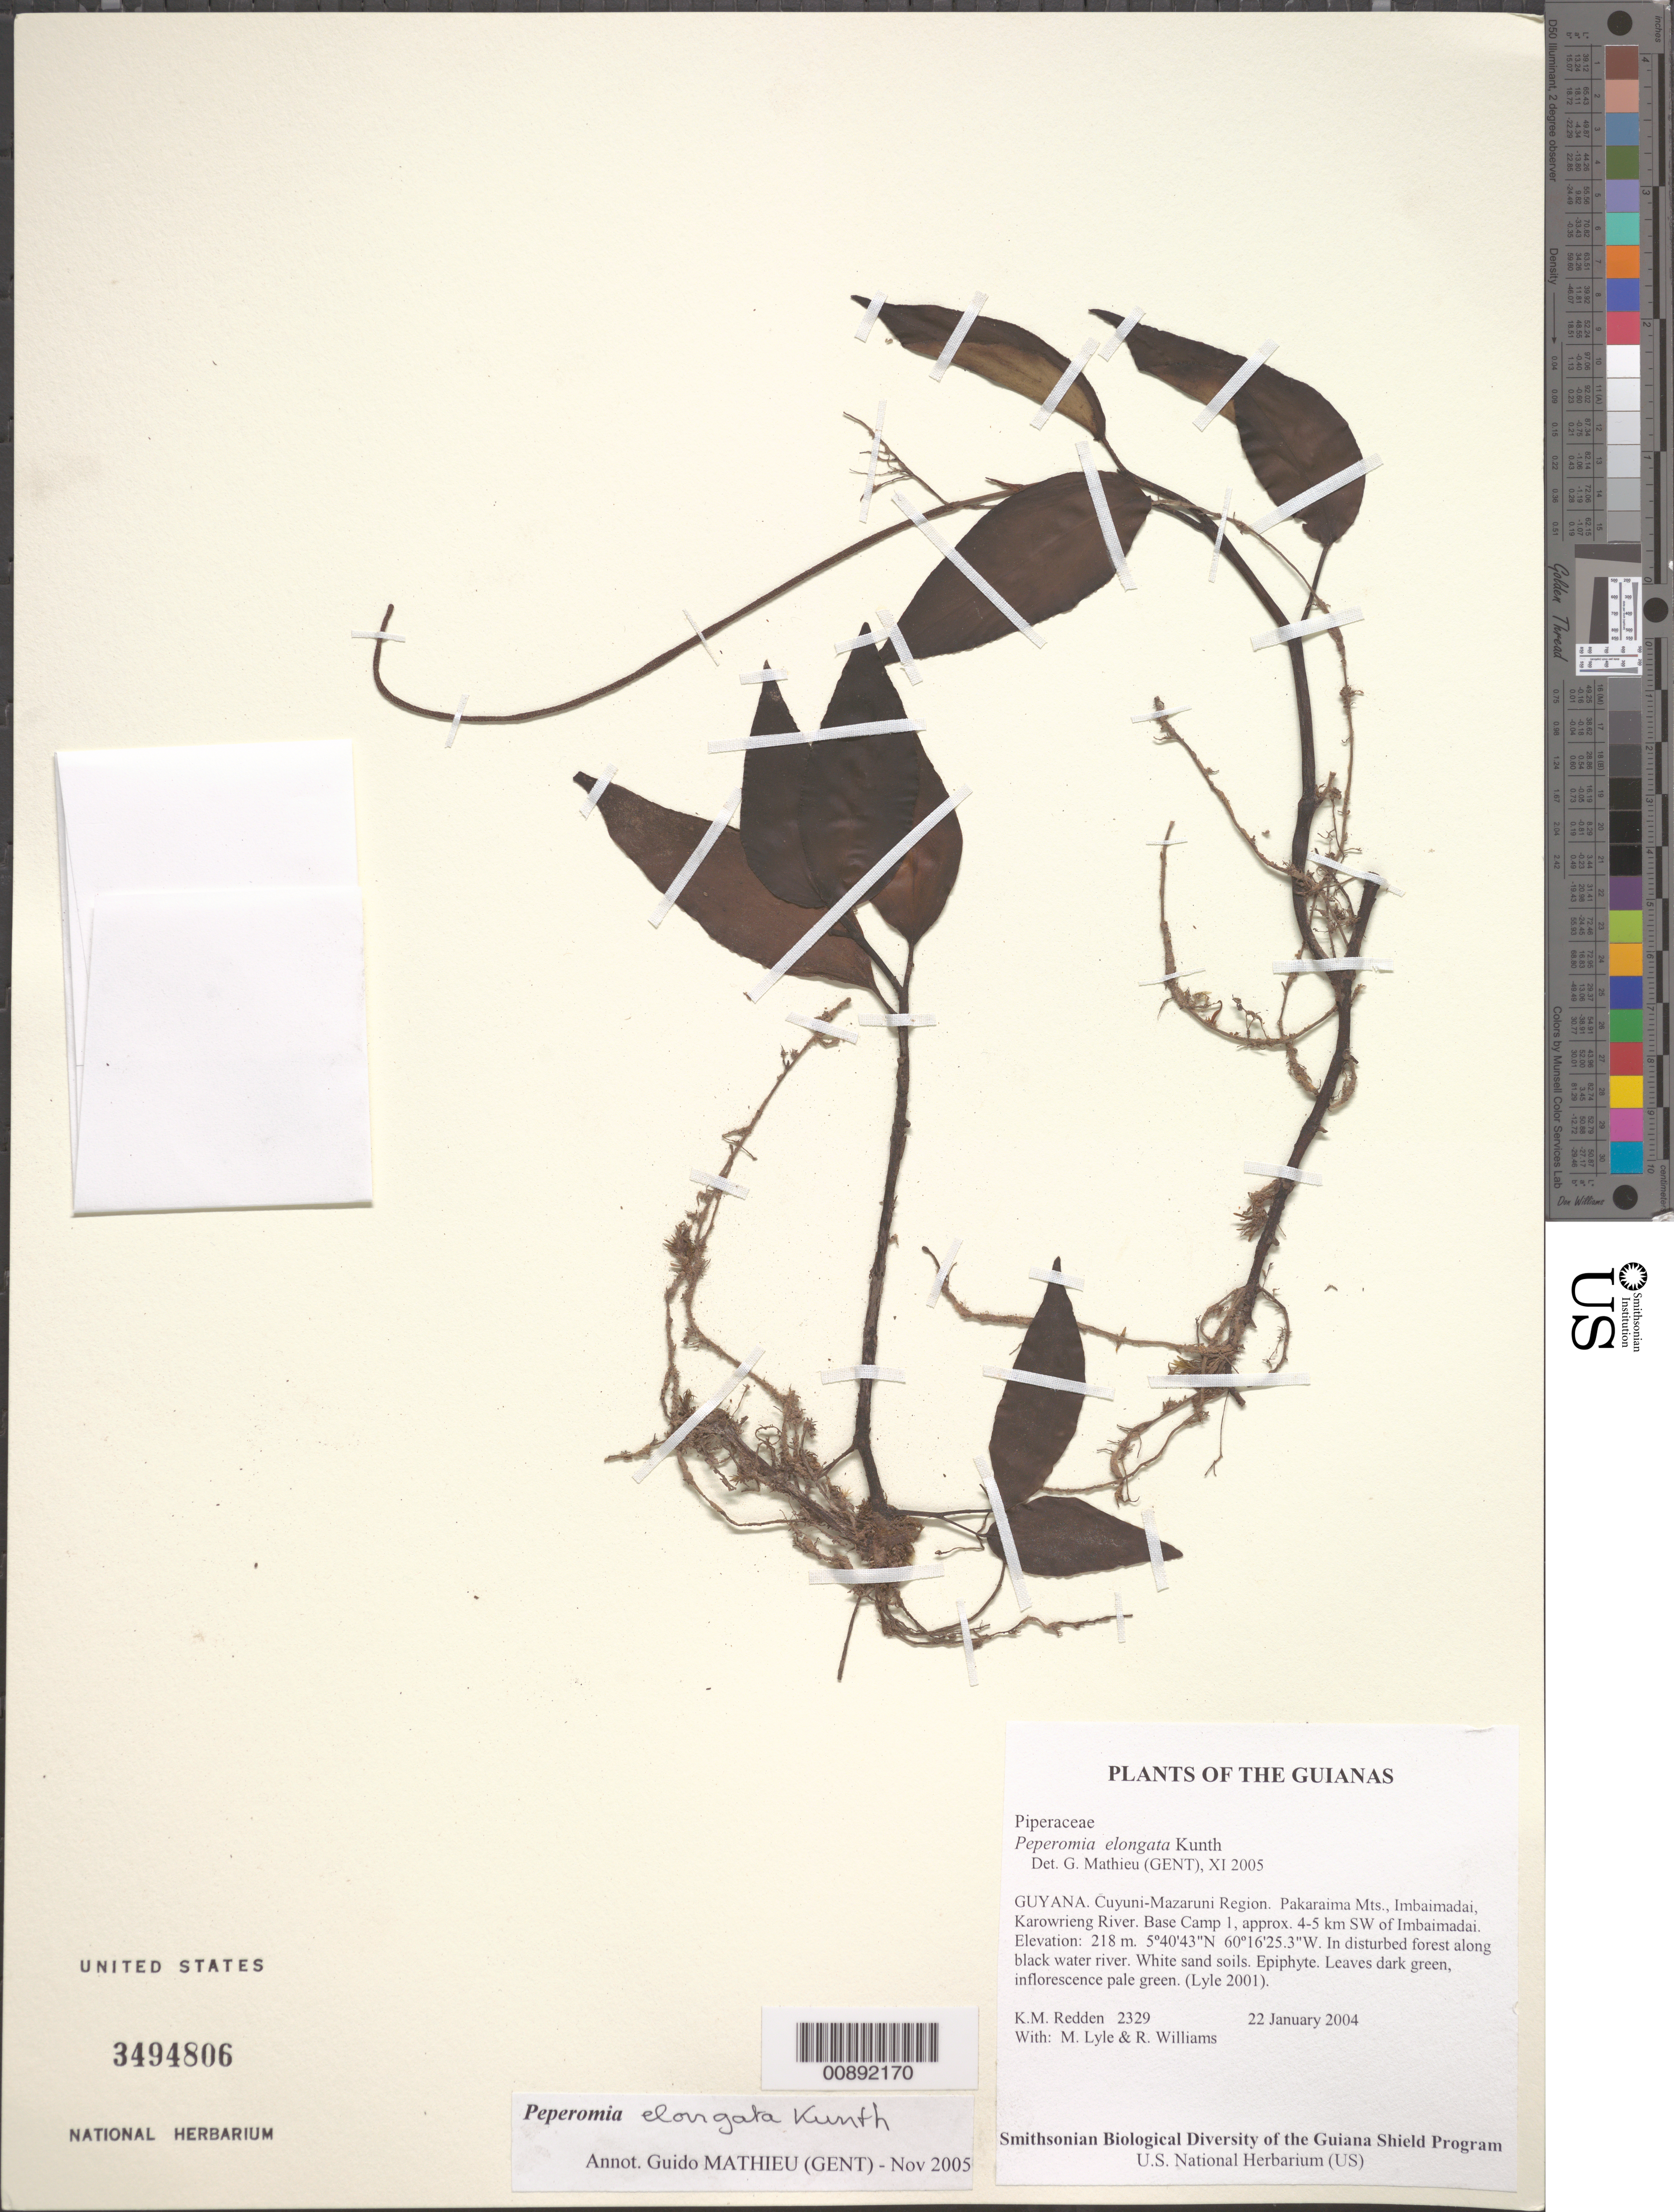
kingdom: Plantae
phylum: Tracheophyta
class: Magnoliopsida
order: Piperales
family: Piperaceae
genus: Peperomia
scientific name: Peperomia elongata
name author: Kunth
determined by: Mathieu, Guido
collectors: K. M. Redden, M. Lyle & R. Williams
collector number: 2329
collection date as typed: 22 January 2004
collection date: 2004-01-22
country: Guyana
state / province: Cuyuni-Mazaruni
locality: Pakaraima Mts., Imbaimadai, Karowrieng River. Base Camp 1, approx. 4-5 km SW of Imbaimadai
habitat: In disturbed forest along black water river. White sand soils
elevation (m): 218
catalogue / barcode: US 3494806